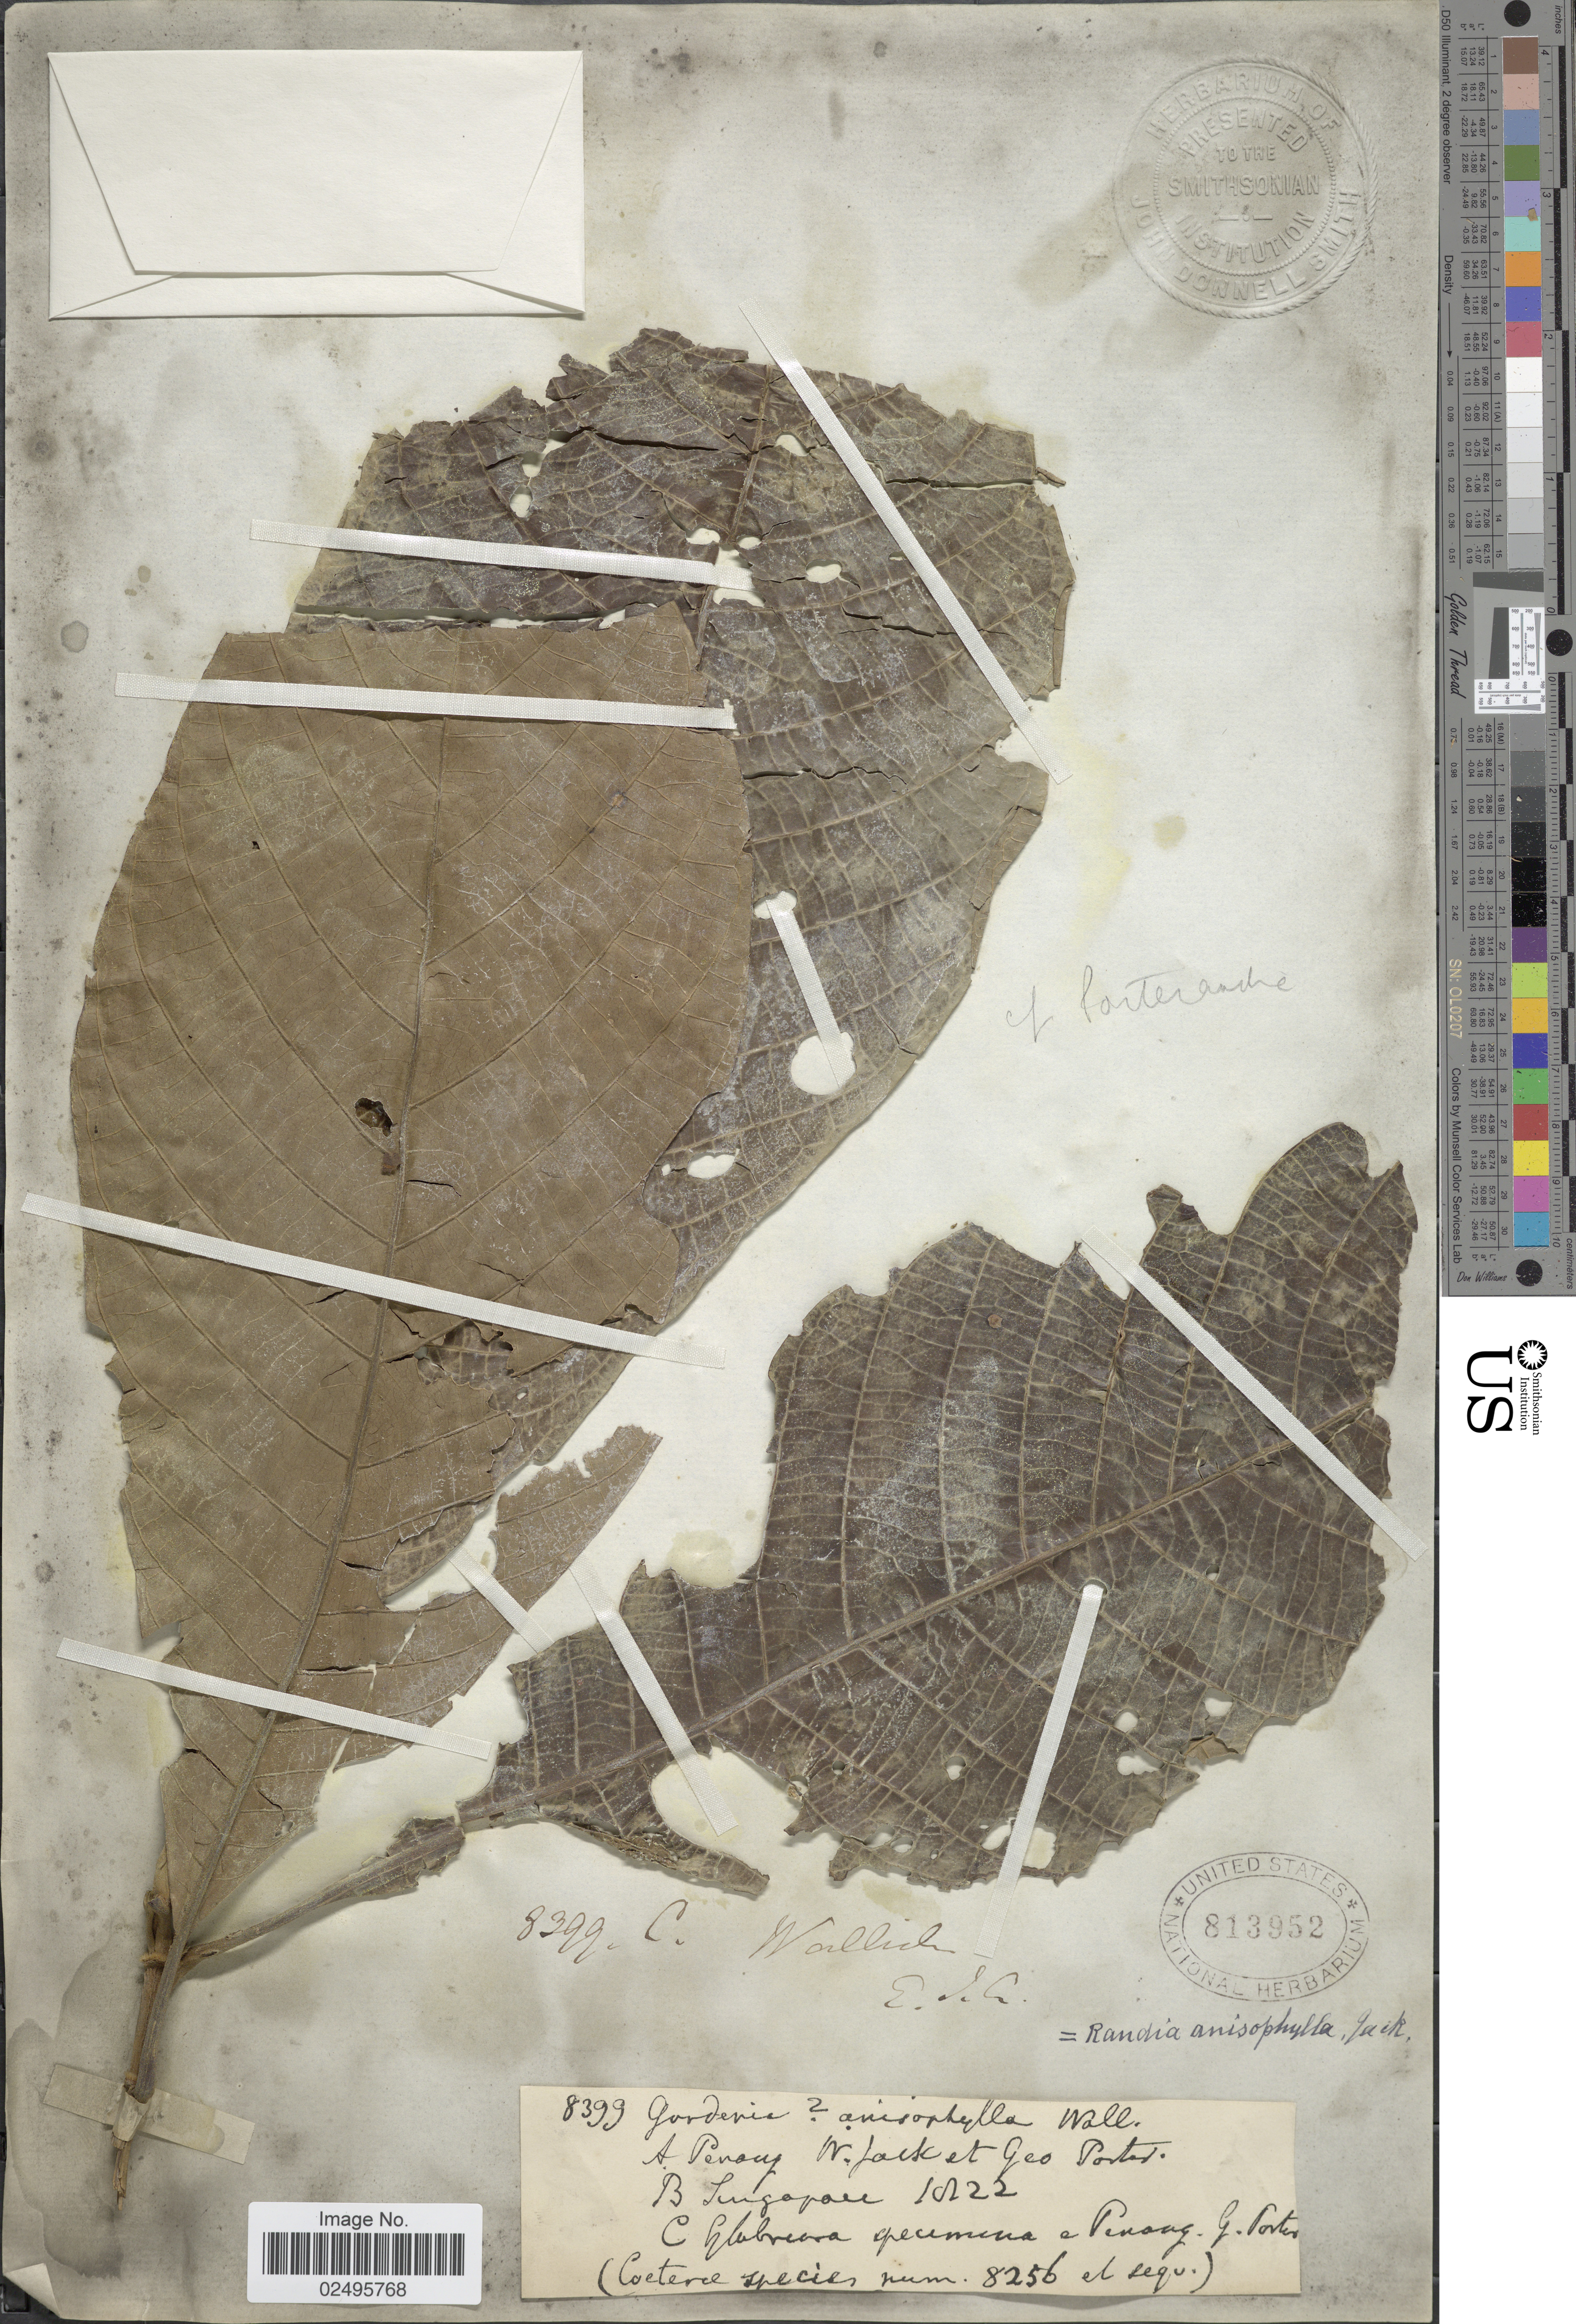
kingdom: Plantae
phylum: Tracheophyta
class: Magnoliopsida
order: Gentianales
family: Rubiaceae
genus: Porterandia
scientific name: Porterandia anisophylla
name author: (Jack ex Roxb.) Ridl.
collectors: G. Porter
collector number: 8399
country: Malaysia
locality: Penang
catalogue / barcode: US 813952